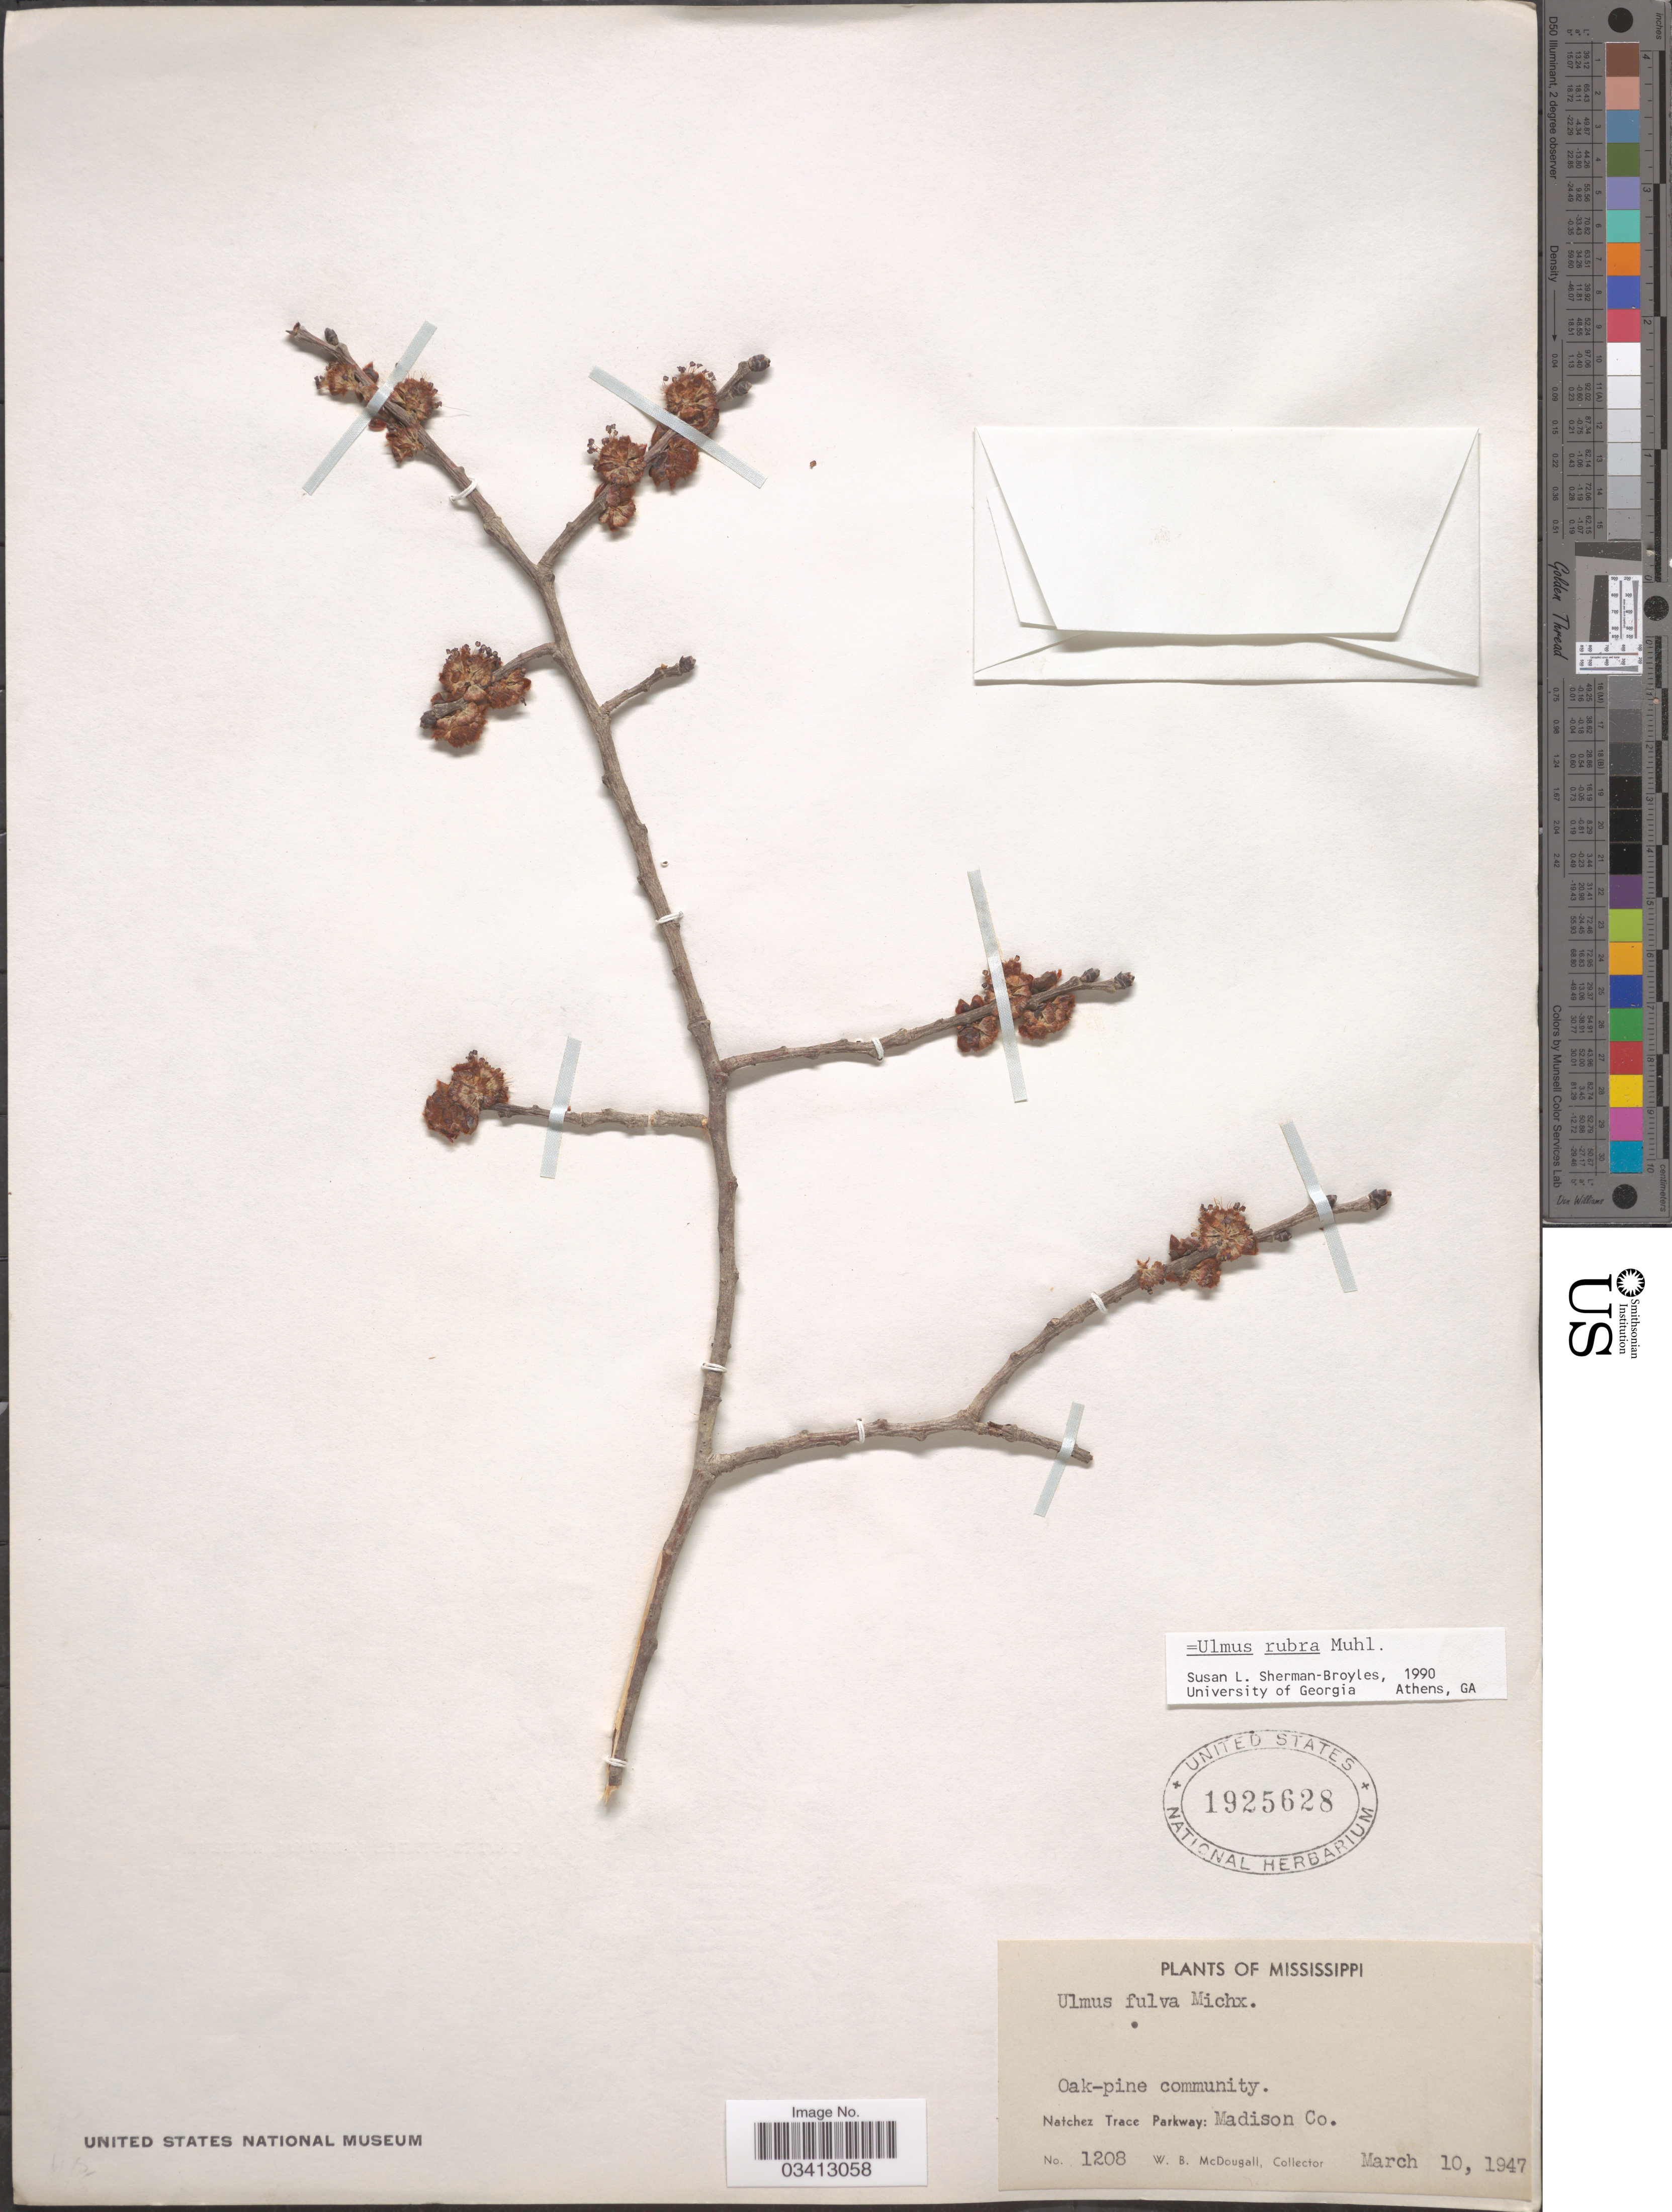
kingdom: Plantae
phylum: Tracheophyta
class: Magnoliopsida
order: Rosales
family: Ulmaceae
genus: Ulmus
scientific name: Ulmus rubra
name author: Muhl.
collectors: W. B. McDougall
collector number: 1208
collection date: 1947-03-10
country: United States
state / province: Mississippi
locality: Oak-pine community. Natchez Trace Parkway: Madison Co.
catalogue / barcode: US 1925628